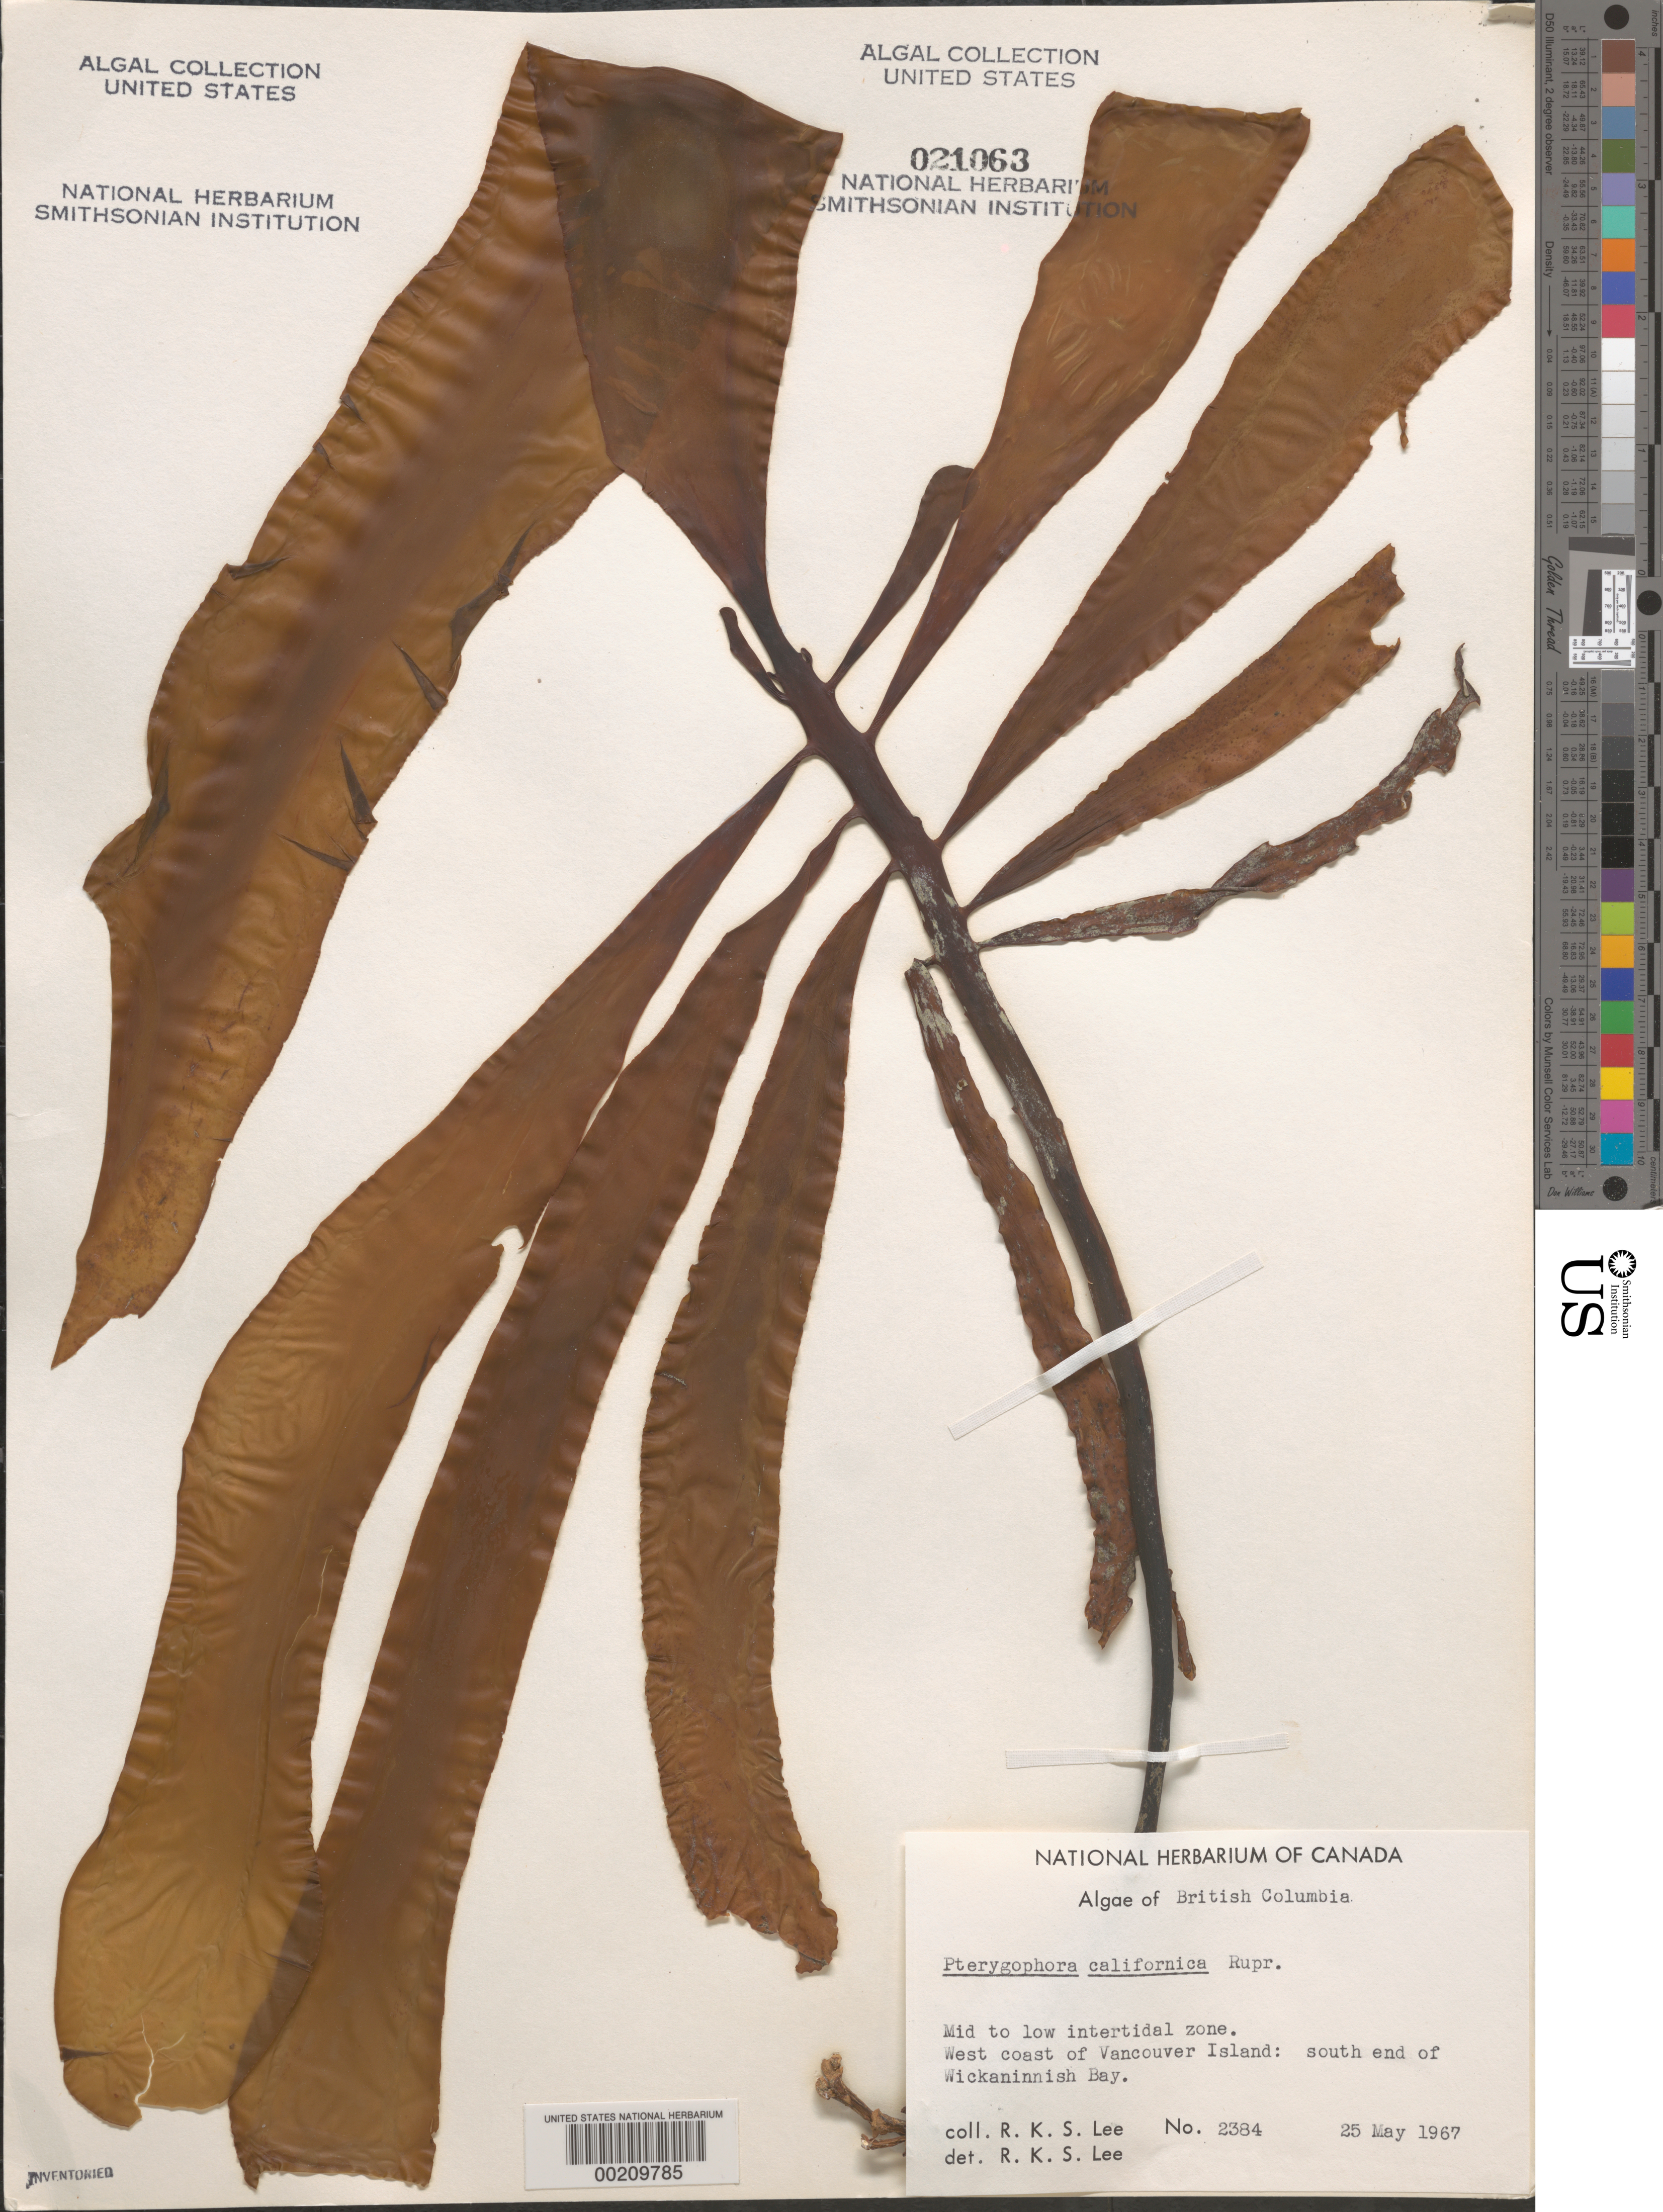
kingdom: Chromista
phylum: Ochrophyta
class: Phaeophyceae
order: Laminariales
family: Alariaceae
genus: Pterygophora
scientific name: Pterygophora californica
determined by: Lee, R. K. S.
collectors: R. Lee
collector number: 2384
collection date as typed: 25 May 1967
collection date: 1967-05-25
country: Canada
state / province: British Columbia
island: Vancouver Island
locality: Wickaninnish Bay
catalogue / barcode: US 21063